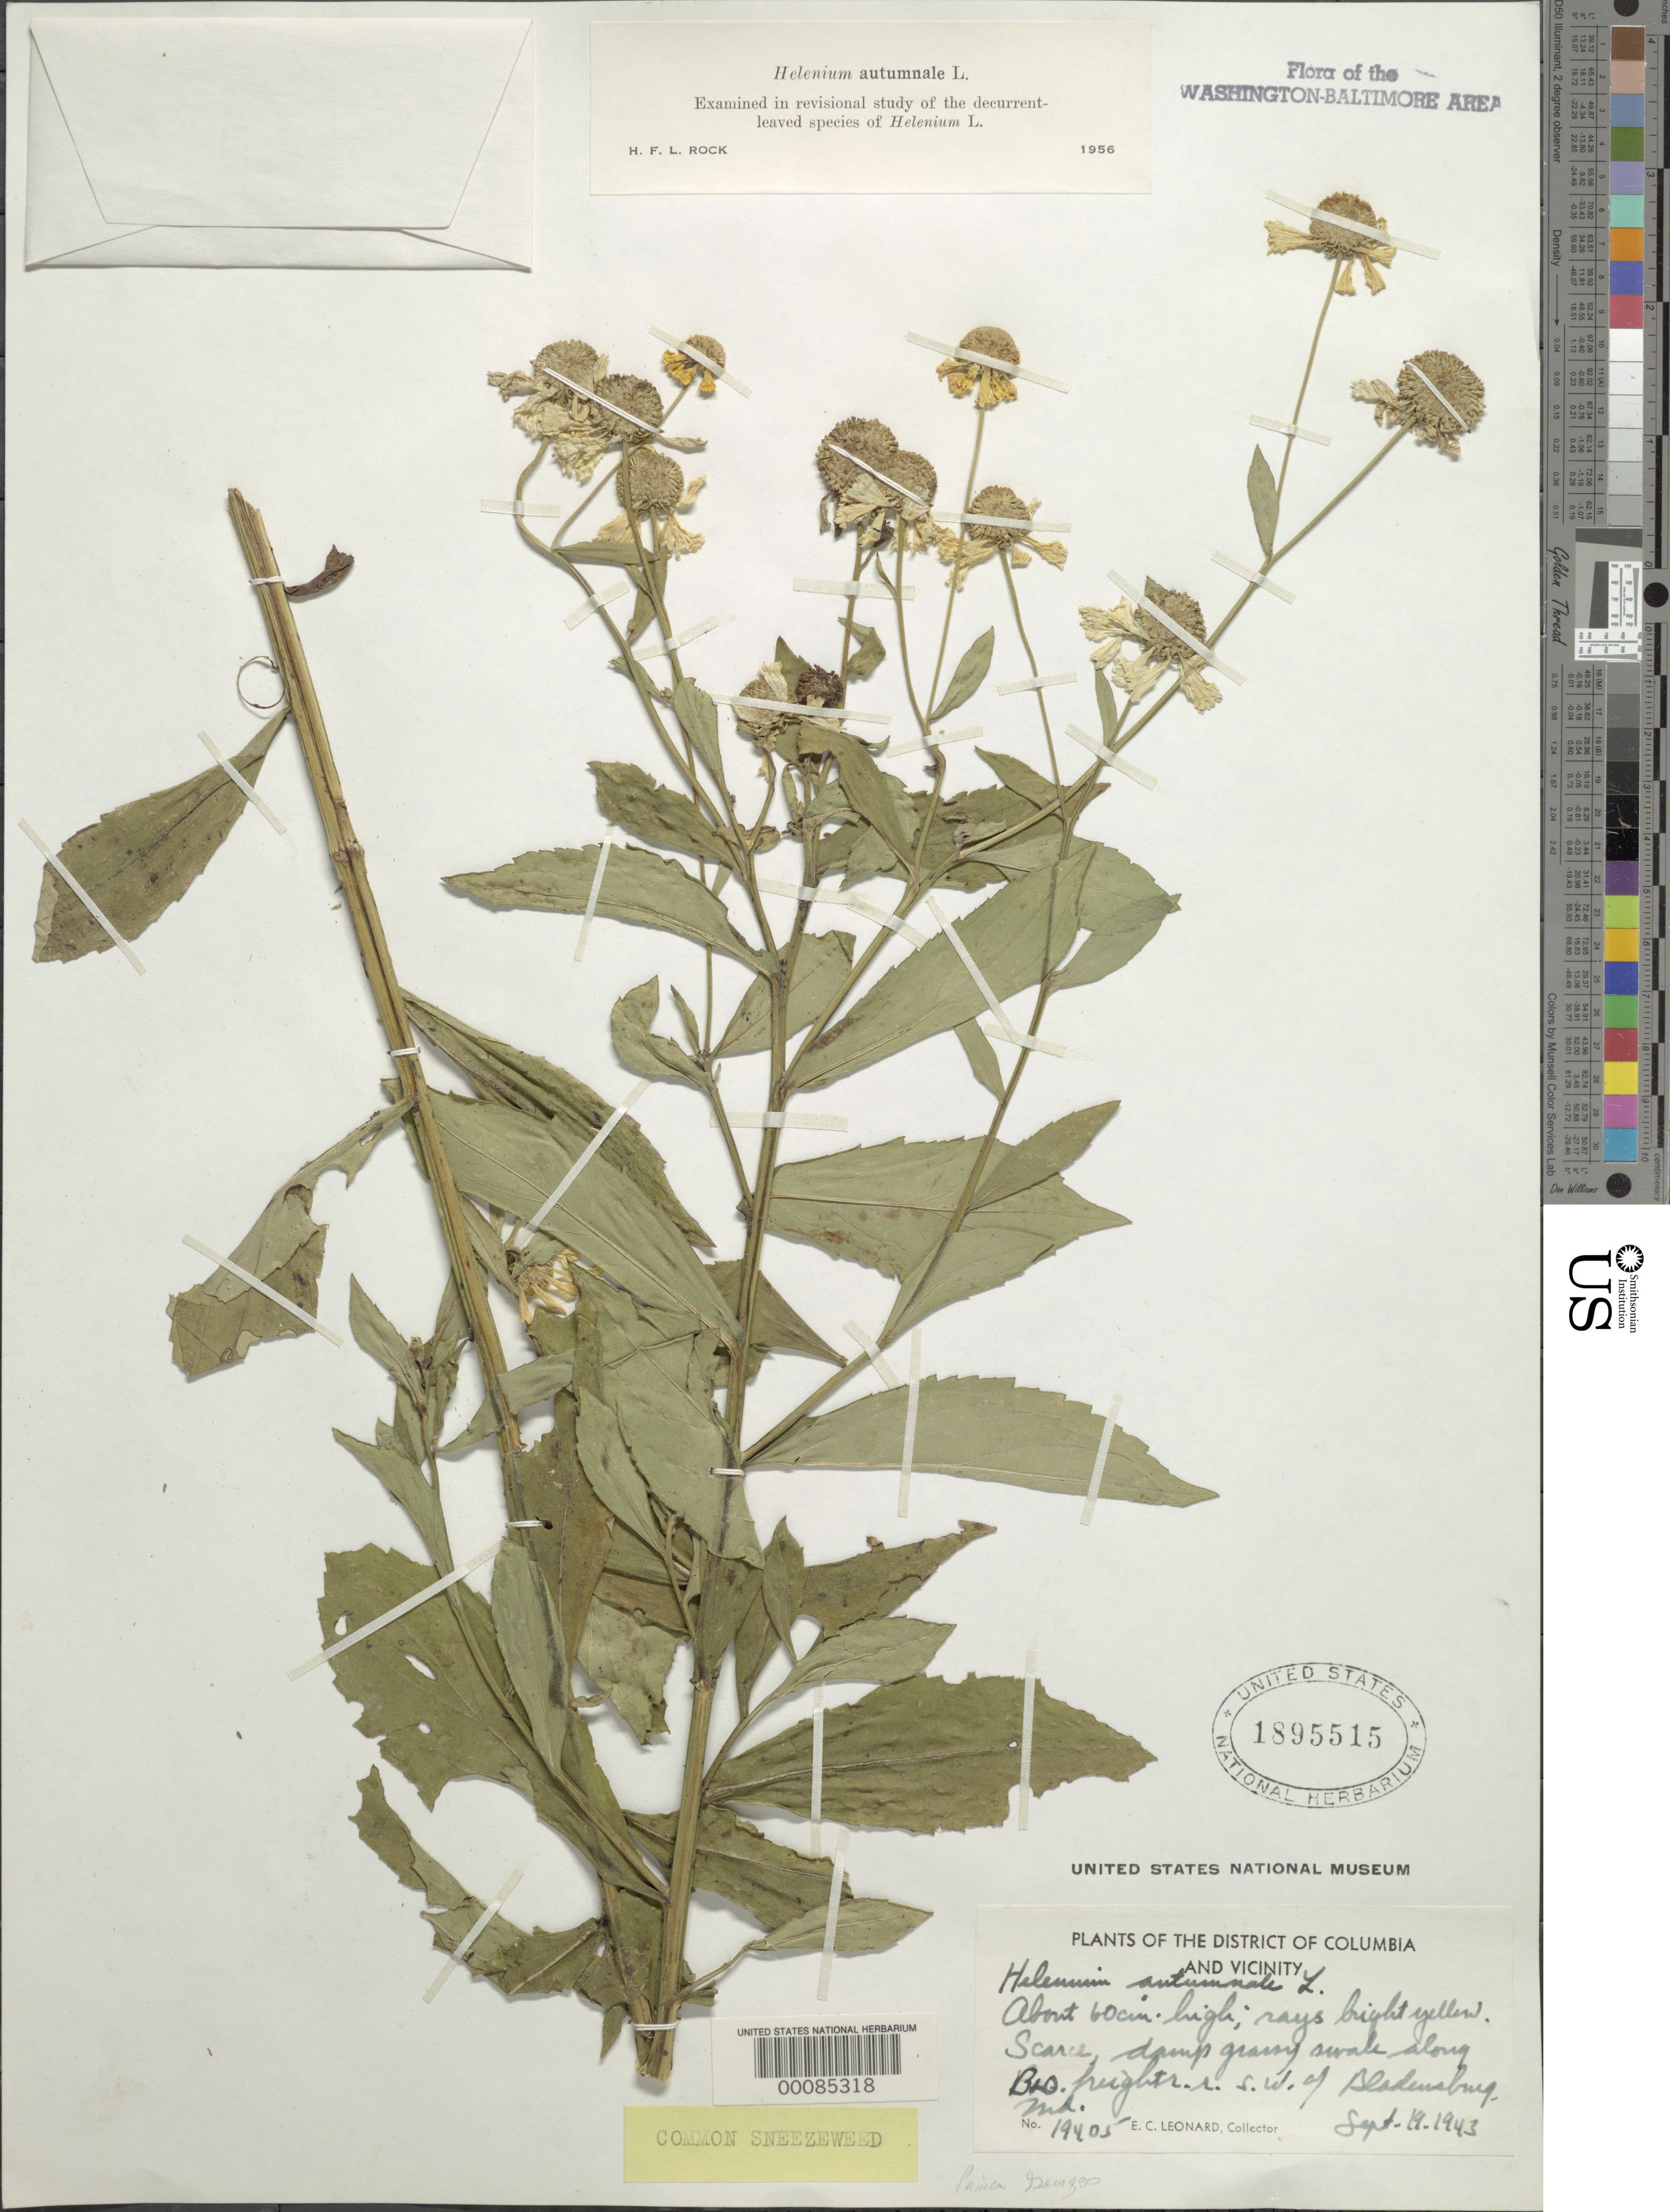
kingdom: Plantae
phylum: Tracheophyta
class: Magnoliopsida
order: Asterales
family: Asteraceae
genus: Helenium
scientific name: Helenium autumnale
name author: L.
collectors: E. C. Leonard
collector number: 19405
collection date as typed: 19 Sep 1943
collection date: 1943-09-19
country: United States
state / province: Maryland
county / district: Prince George's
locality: SW of Bladensburg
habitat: Damp grassy railroad swale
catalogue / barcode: US 1895515